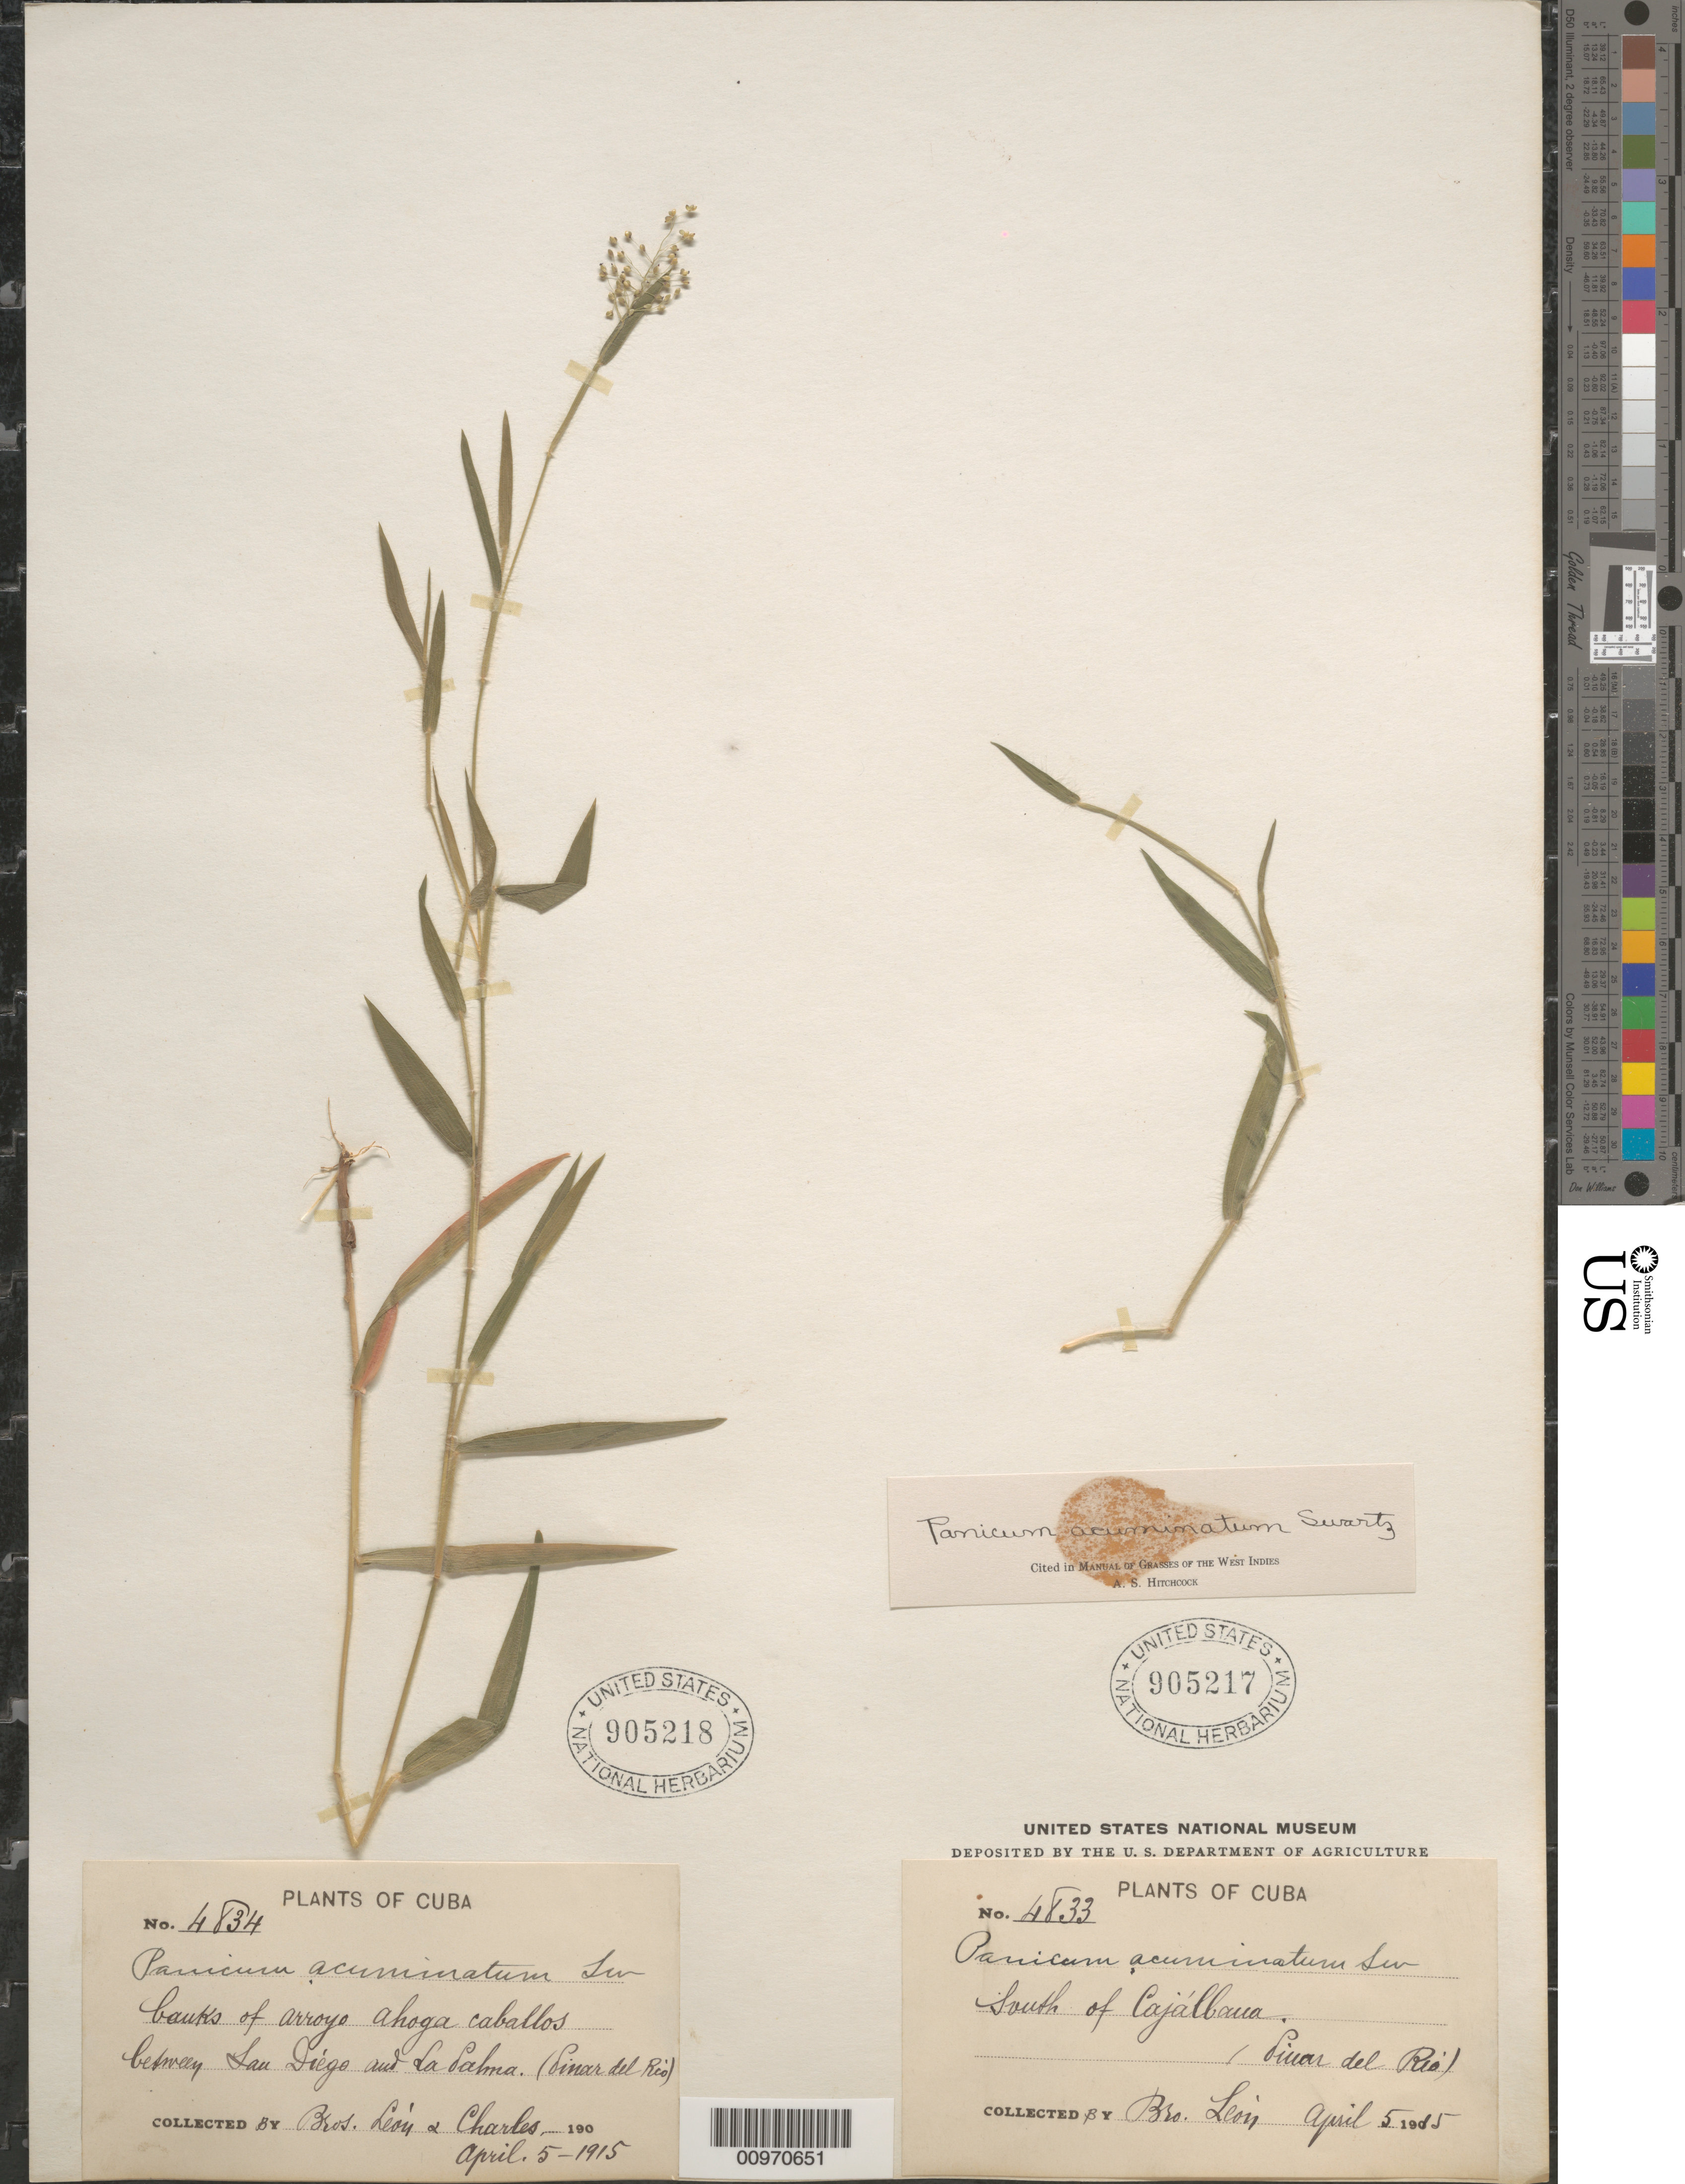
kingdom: Plantae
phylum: Tracheophyta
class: Liliopsida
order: Poales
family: Poaceae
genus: Panicum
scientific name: Panicum acuminatum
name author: Sw.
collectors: Bro. León & B. Charles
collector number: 4834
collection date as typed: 05 Apr 1915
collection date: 1915-04-05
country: Cuba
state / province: Pinar del Rio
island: Cuba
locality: Between San Diego and La Palma, banks of arroyo Ahoga Caballos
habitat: Banks of arroyo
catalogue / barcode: US 905218